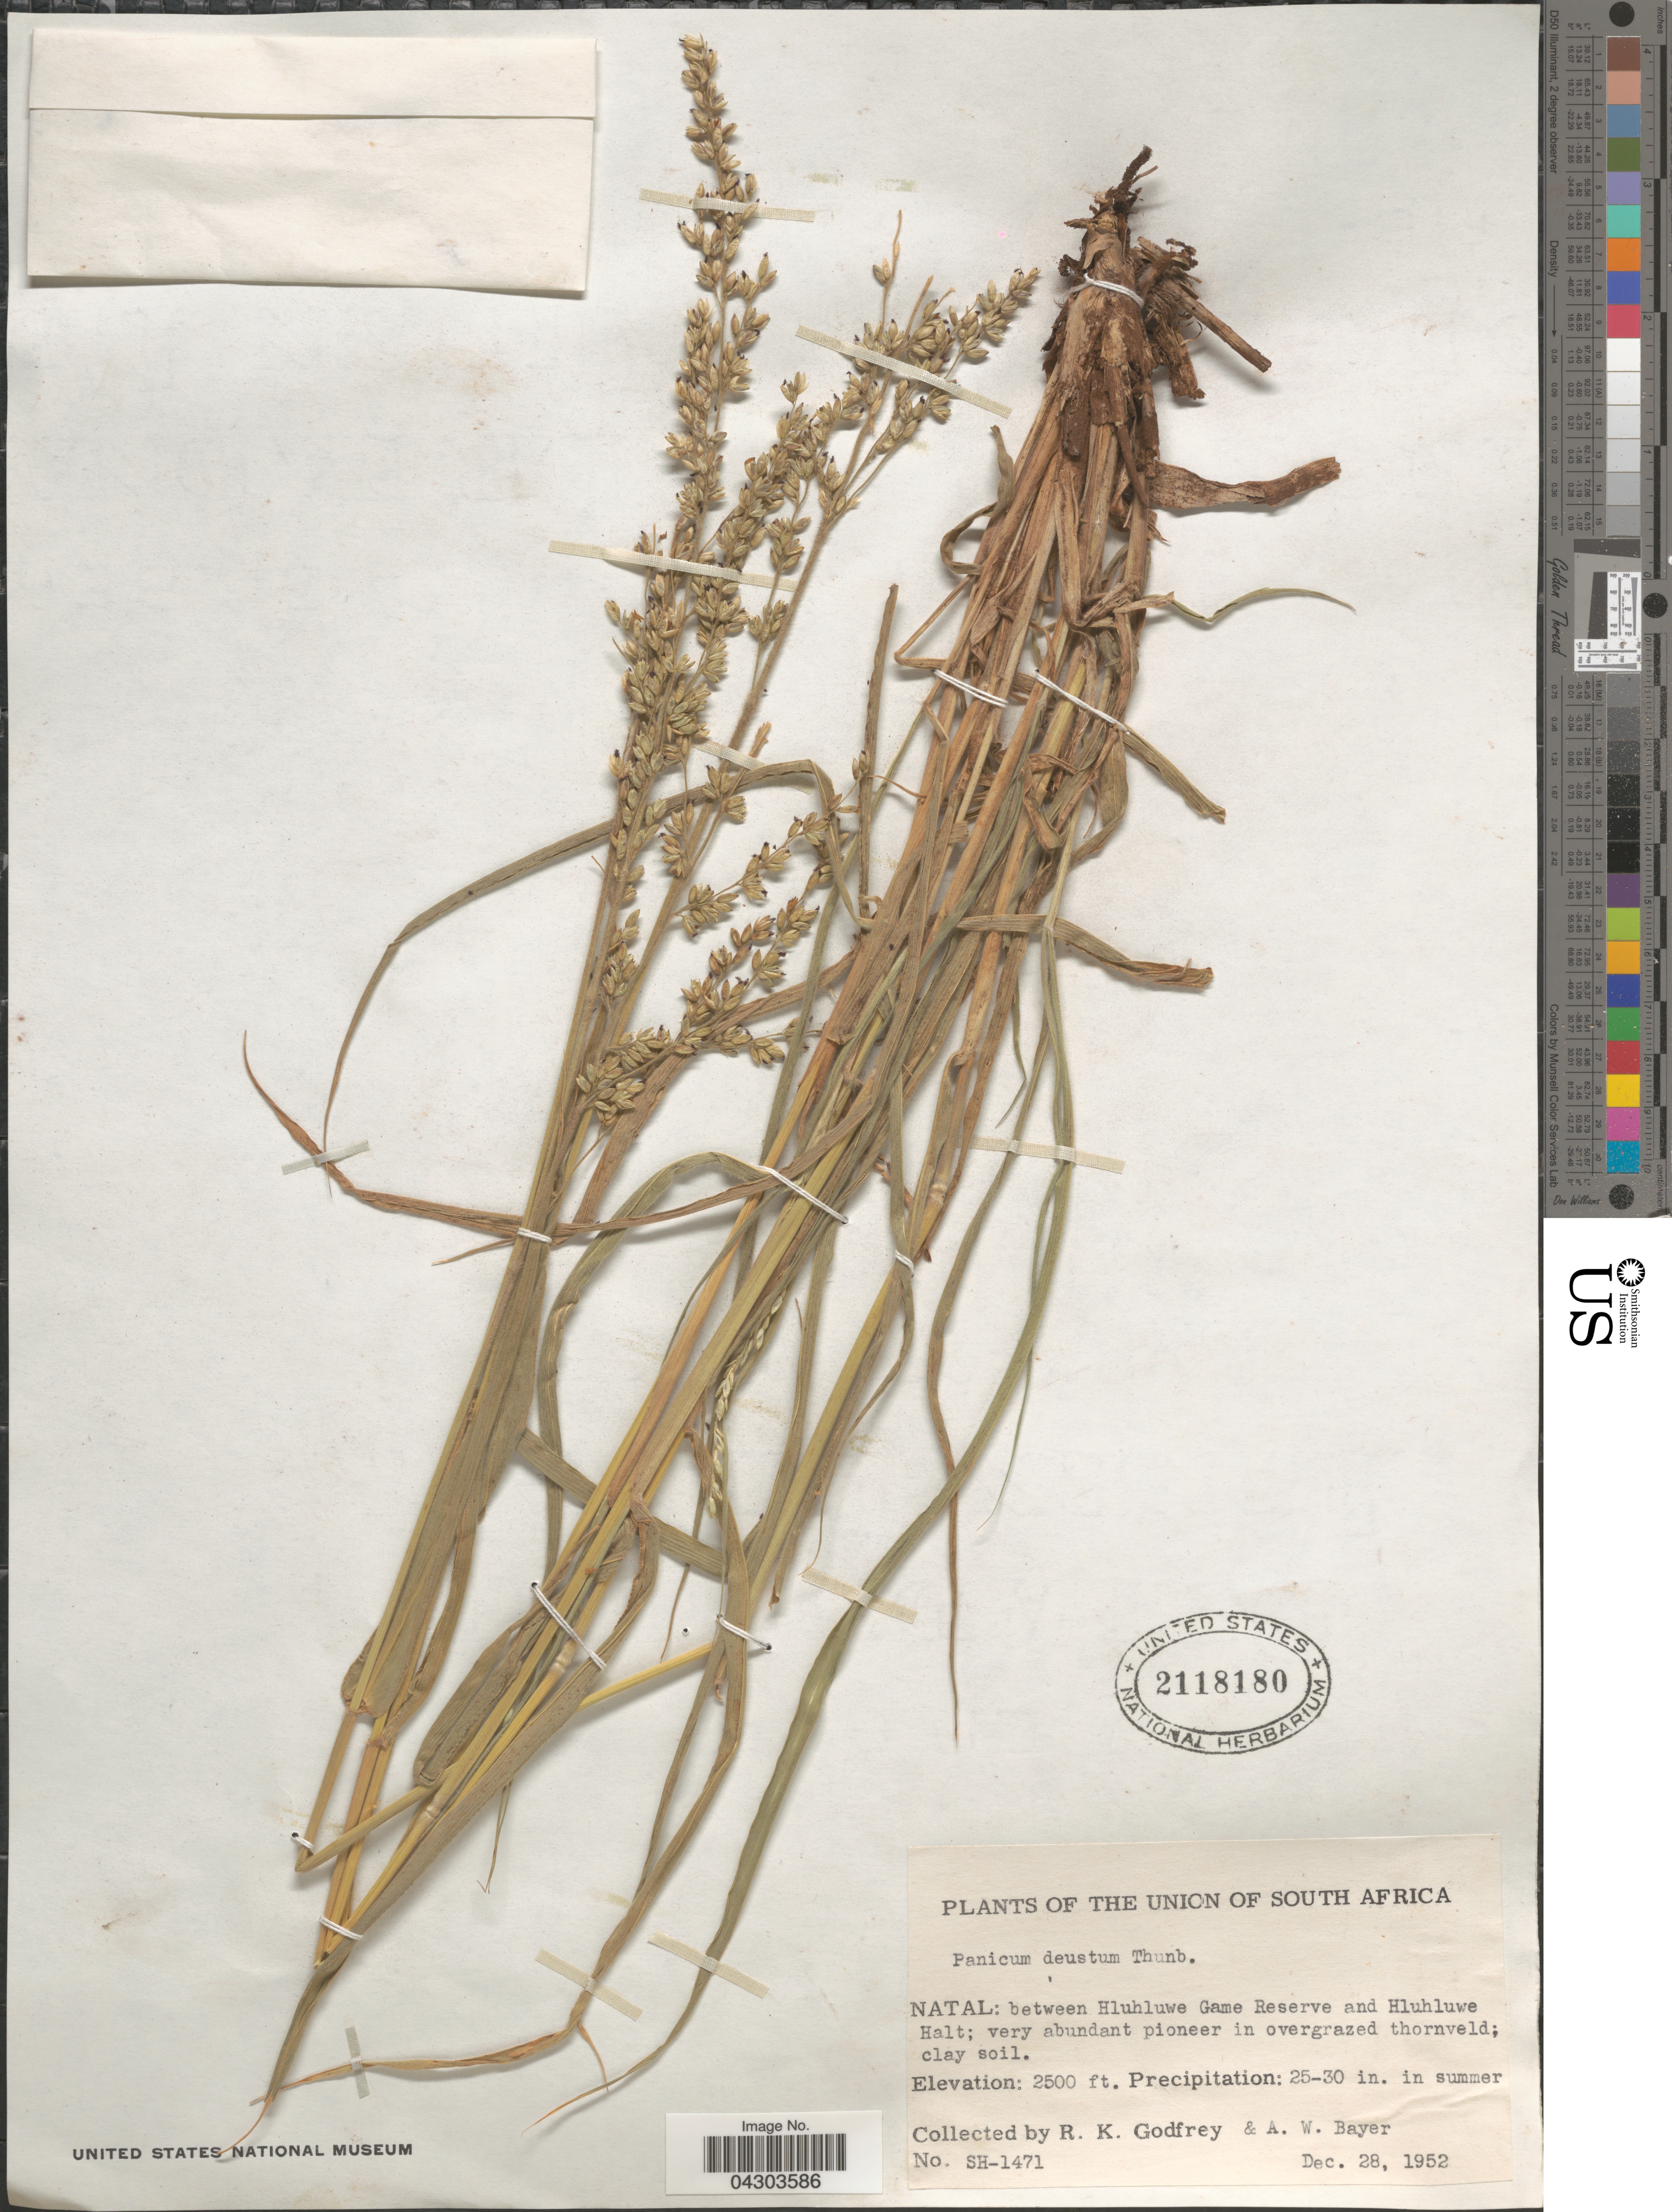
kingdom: Plantae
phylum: Tracheophyta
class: Liliopsida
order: Poales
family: Poaceae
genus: Panicum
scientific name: Panicum deustum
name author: Thunb.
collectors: R. K. Godfrey & A. Bayer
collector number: SH-1471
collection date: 1952-12-28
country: South Africa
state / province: KwaZulu-Natal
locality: The Union of South Africa. Natal: between Hluhluwe Game Reserve and Hluhluwe Halt.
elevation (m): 762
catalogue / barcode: US 2118180